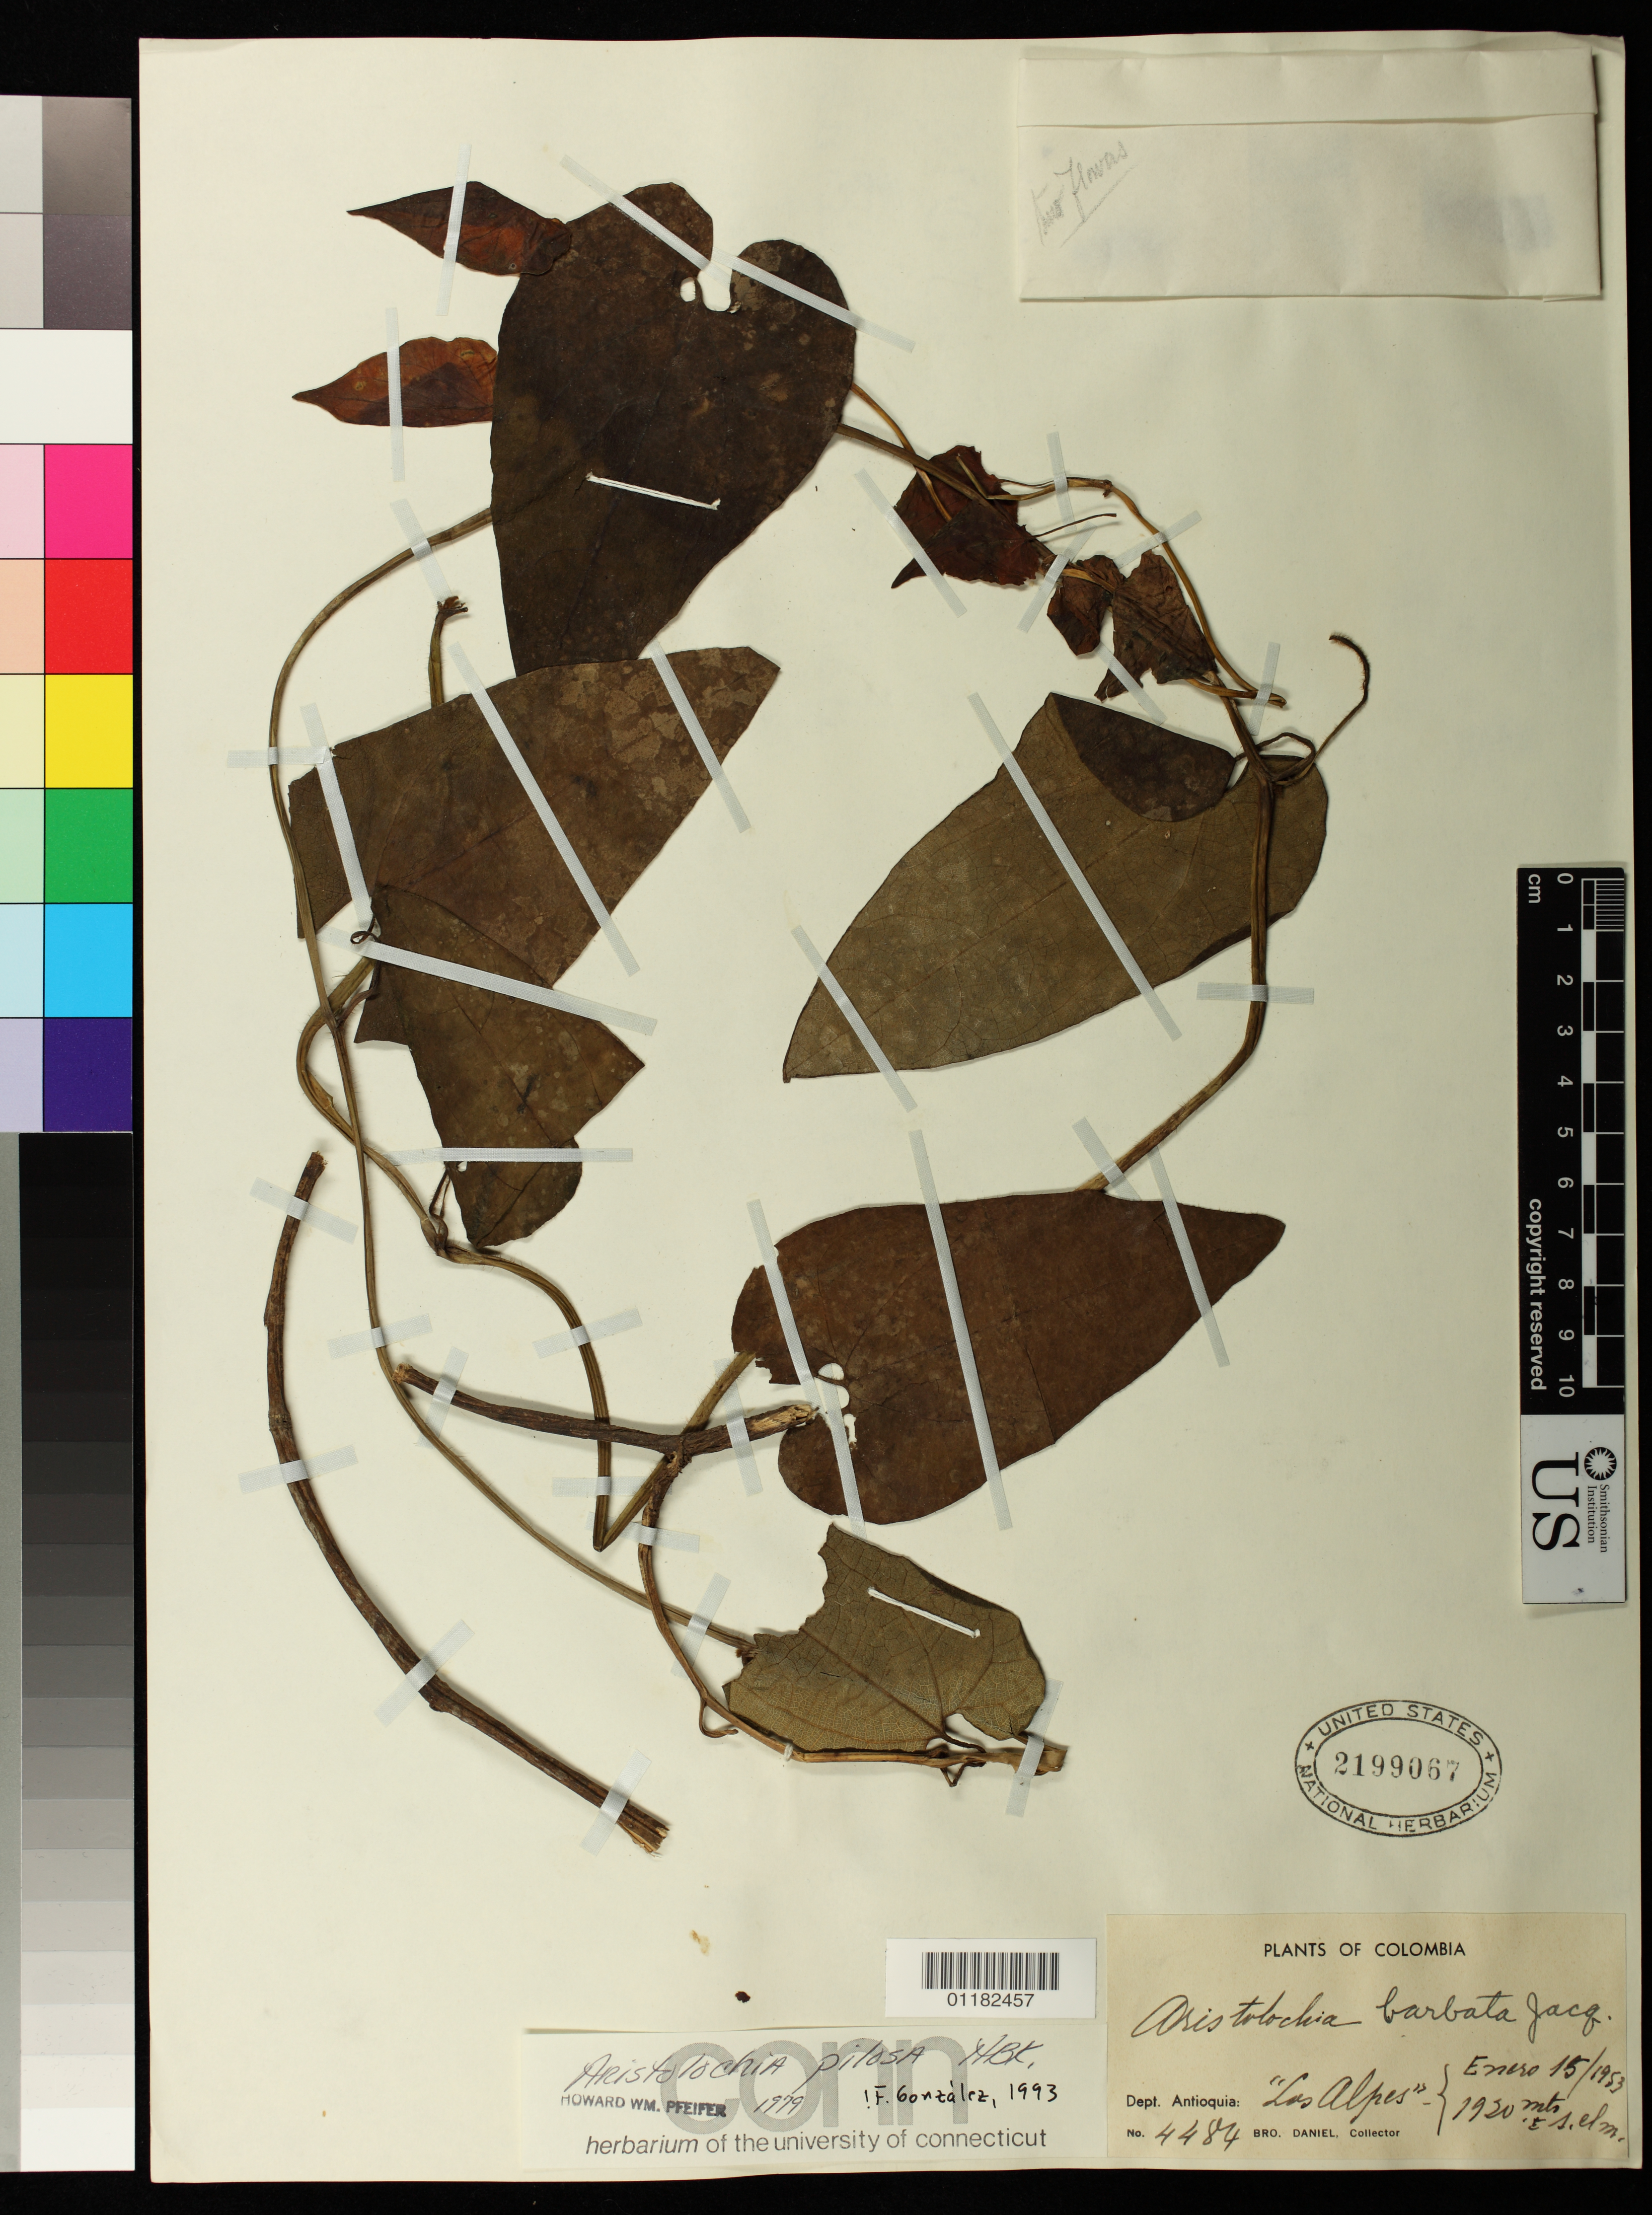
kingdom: Plantae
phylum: Tracheophyta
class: Magnoliopsida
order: Piperales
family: Aristolochiaceae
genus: Aristolochia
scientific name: Aristolochia pilosa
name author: Kunth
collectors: Bro. Daniel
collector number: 4484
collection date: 1953-01-15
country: Colombia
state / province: Antioquia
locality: Los Alpes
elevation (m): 1920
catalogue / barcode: US 2199067